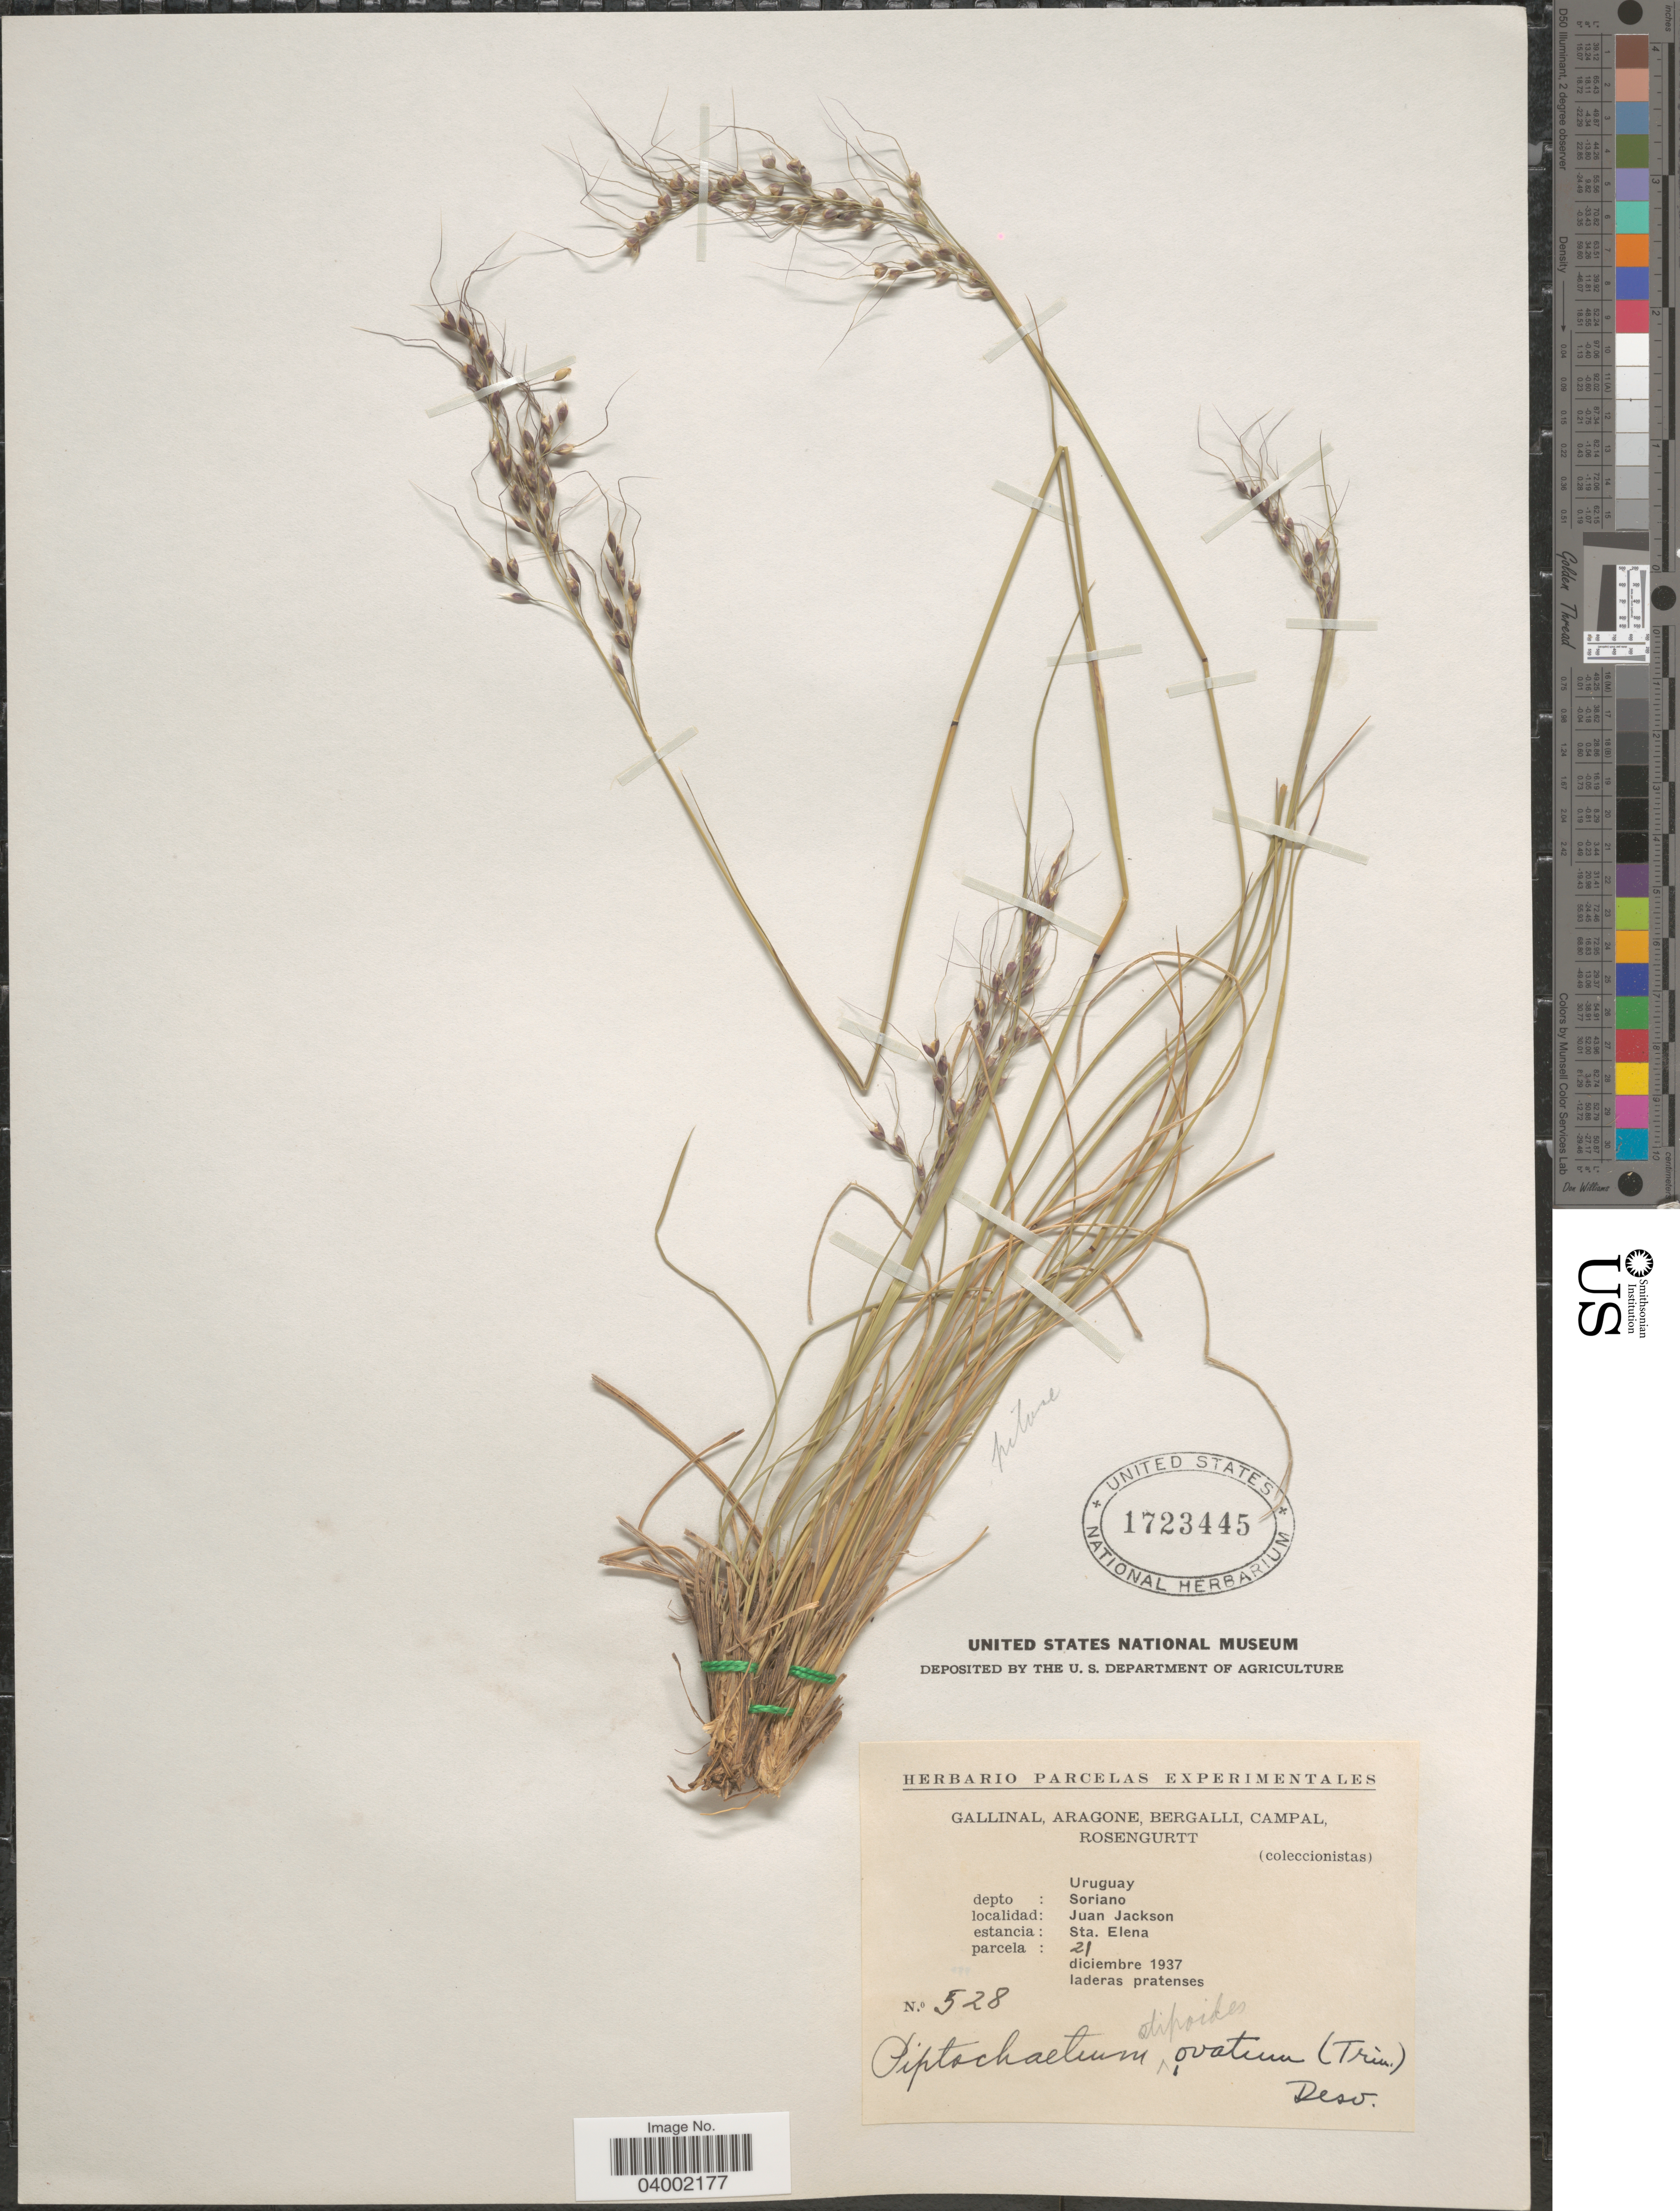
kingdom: Plantae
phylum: Tracheophyta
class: Liliopsida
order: Poales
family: Poaceae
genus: Piptochaetium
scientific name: Piptochaetium stipoides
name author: (Trin. & Rupr.) Hack. & Arechav.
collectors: -. Gallinal, -- Aragone, -- Bergalli, -- Campal & Rosengurtt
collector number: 528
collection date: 1937-12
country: Uruguay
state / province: Soriano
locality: Depto: Soriano. Juan Jackson. Estancia: Sta. Elena. Parcela: 21.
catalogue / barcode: US 1723445